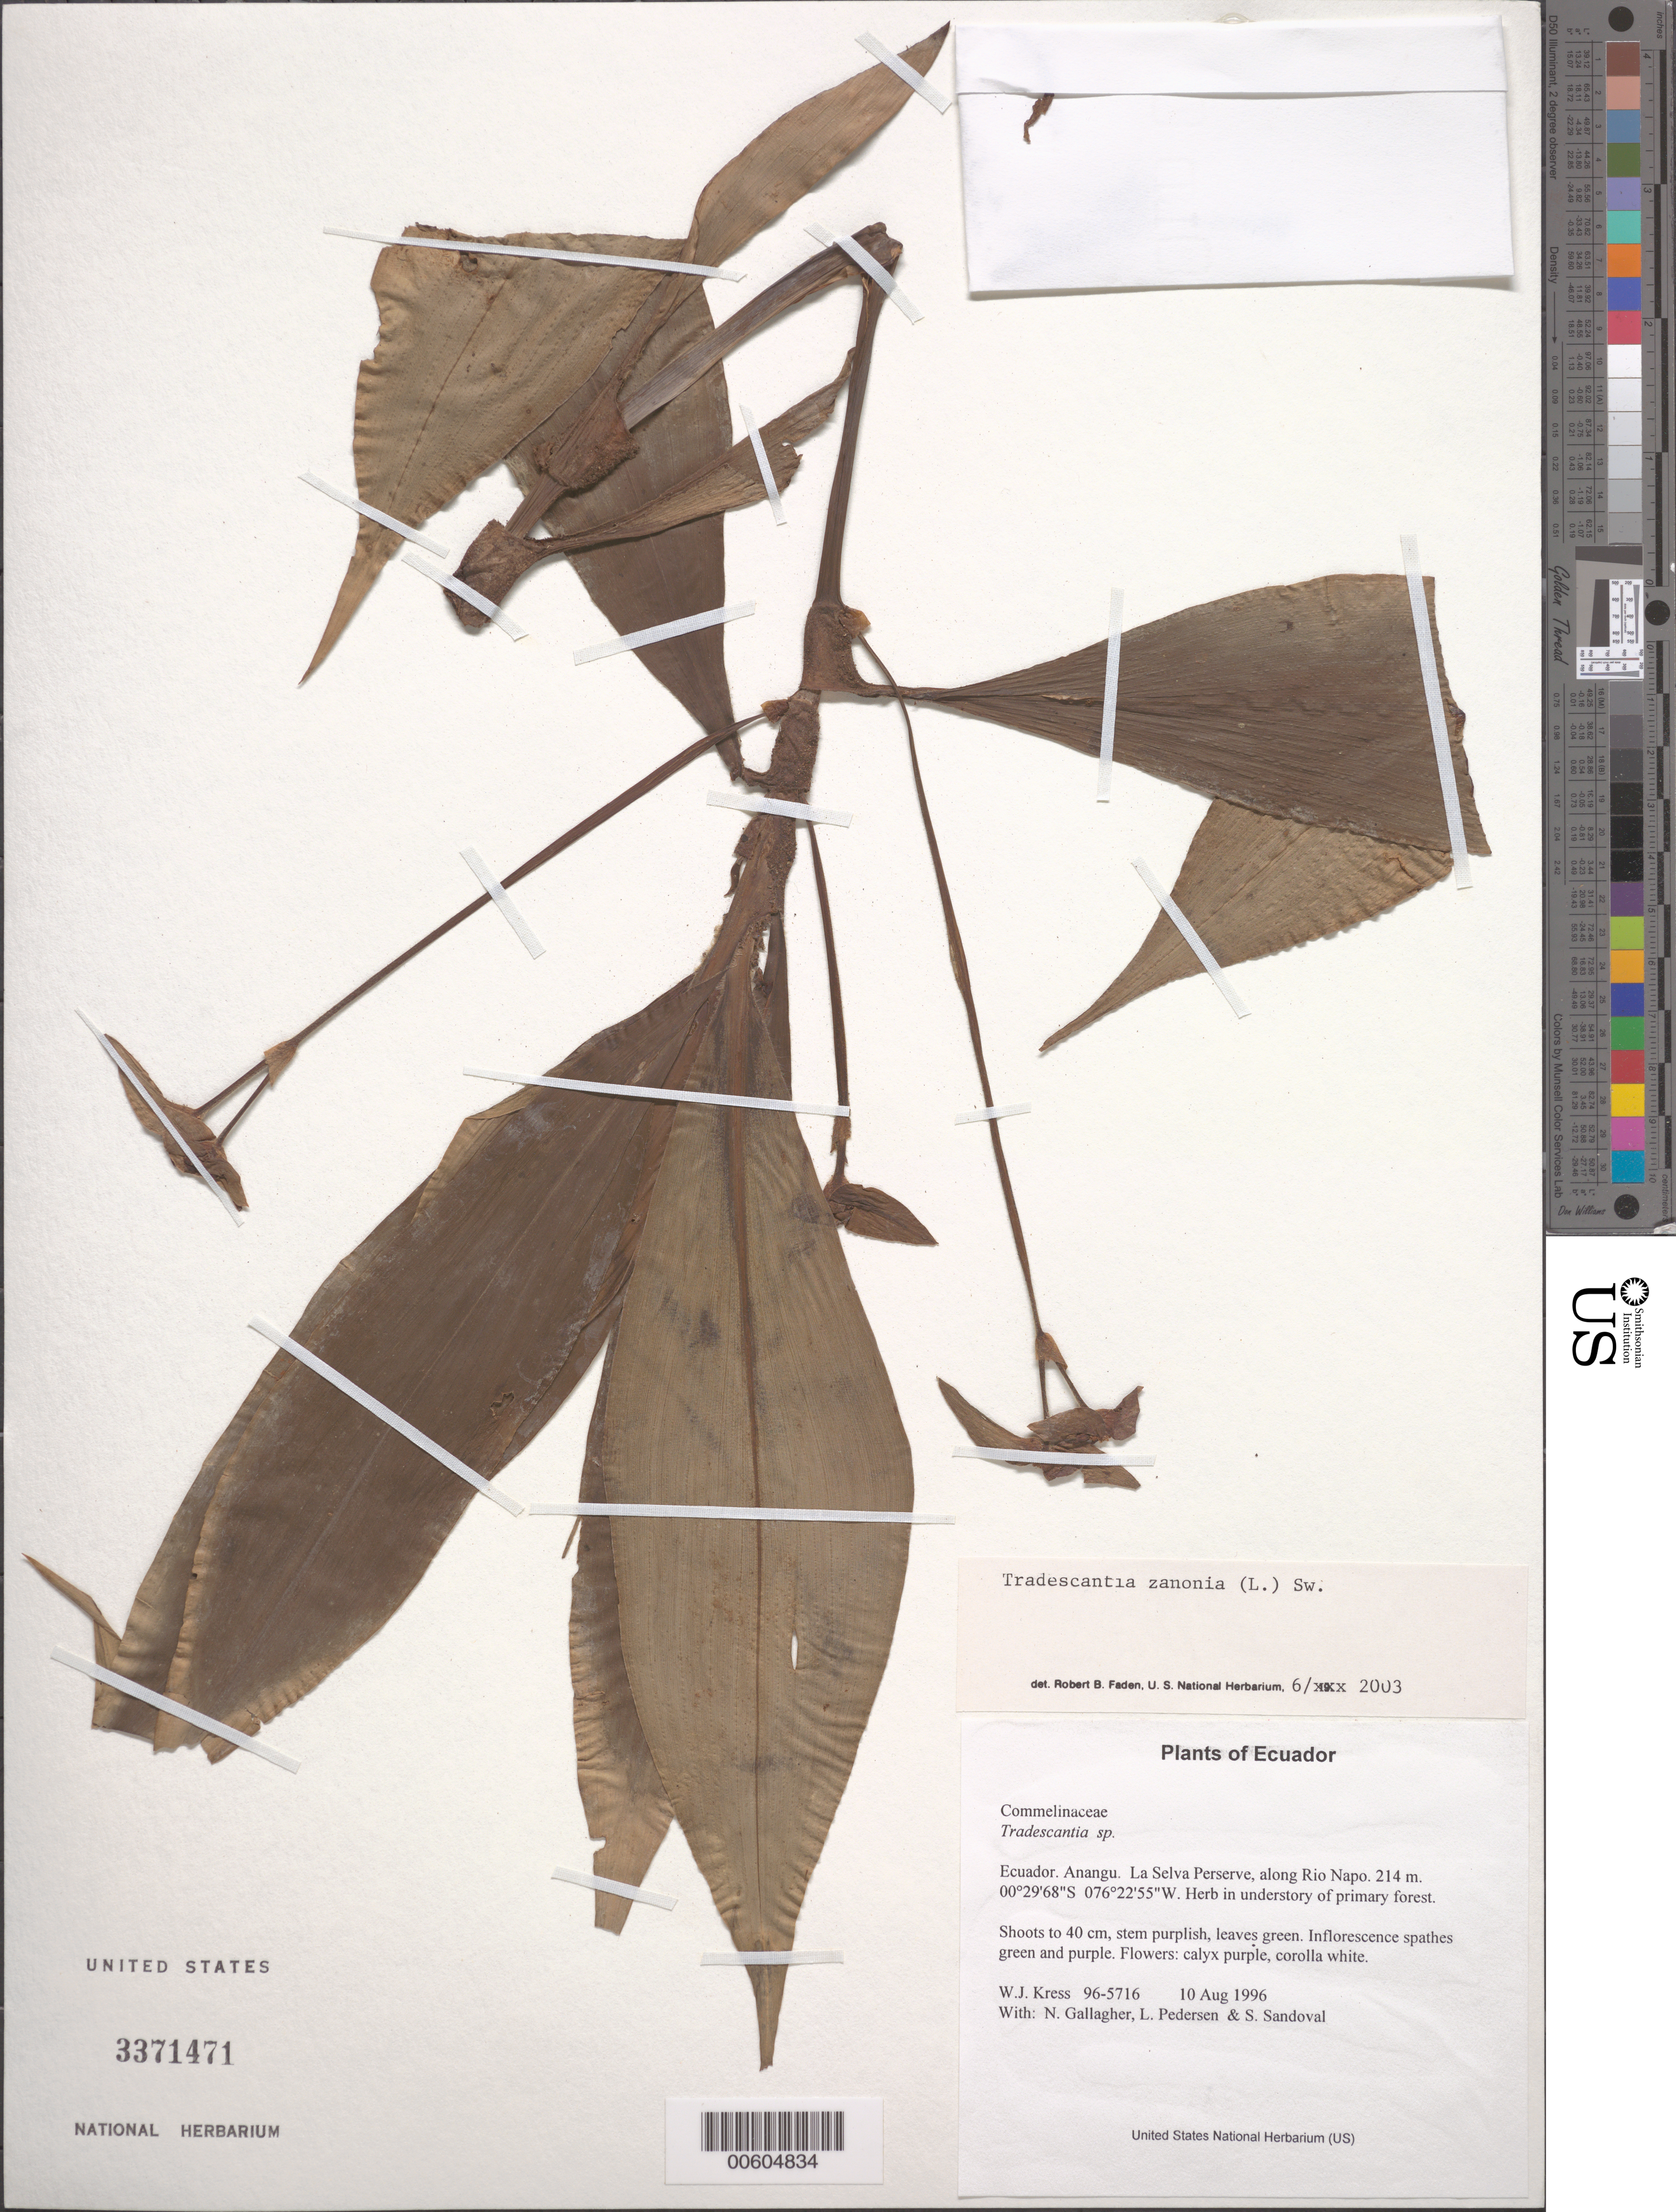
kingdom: Plantae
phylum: Tracheophyta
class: Liliopsida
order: Commelinales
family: Commelinaceae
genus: Tradescantia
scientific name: Tradescantia zanonia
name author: (L.) Sw.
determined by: Faden, Robert B., (US), Smithsonian Institution - National Museum of Natural History (UNITED STATES)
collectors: W. J. Kress, N. L. Gallagher, L. Pedersen & S. Sandoval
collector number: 96-5716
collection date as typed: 10 Aug 1996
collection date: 1996-08-10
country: Ecuador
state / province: Napo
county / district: Anangu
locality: La Selva Preserve, along Rio Napo.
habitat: Herb in understory of primary forest.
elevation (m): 214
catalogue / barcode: US 3371471